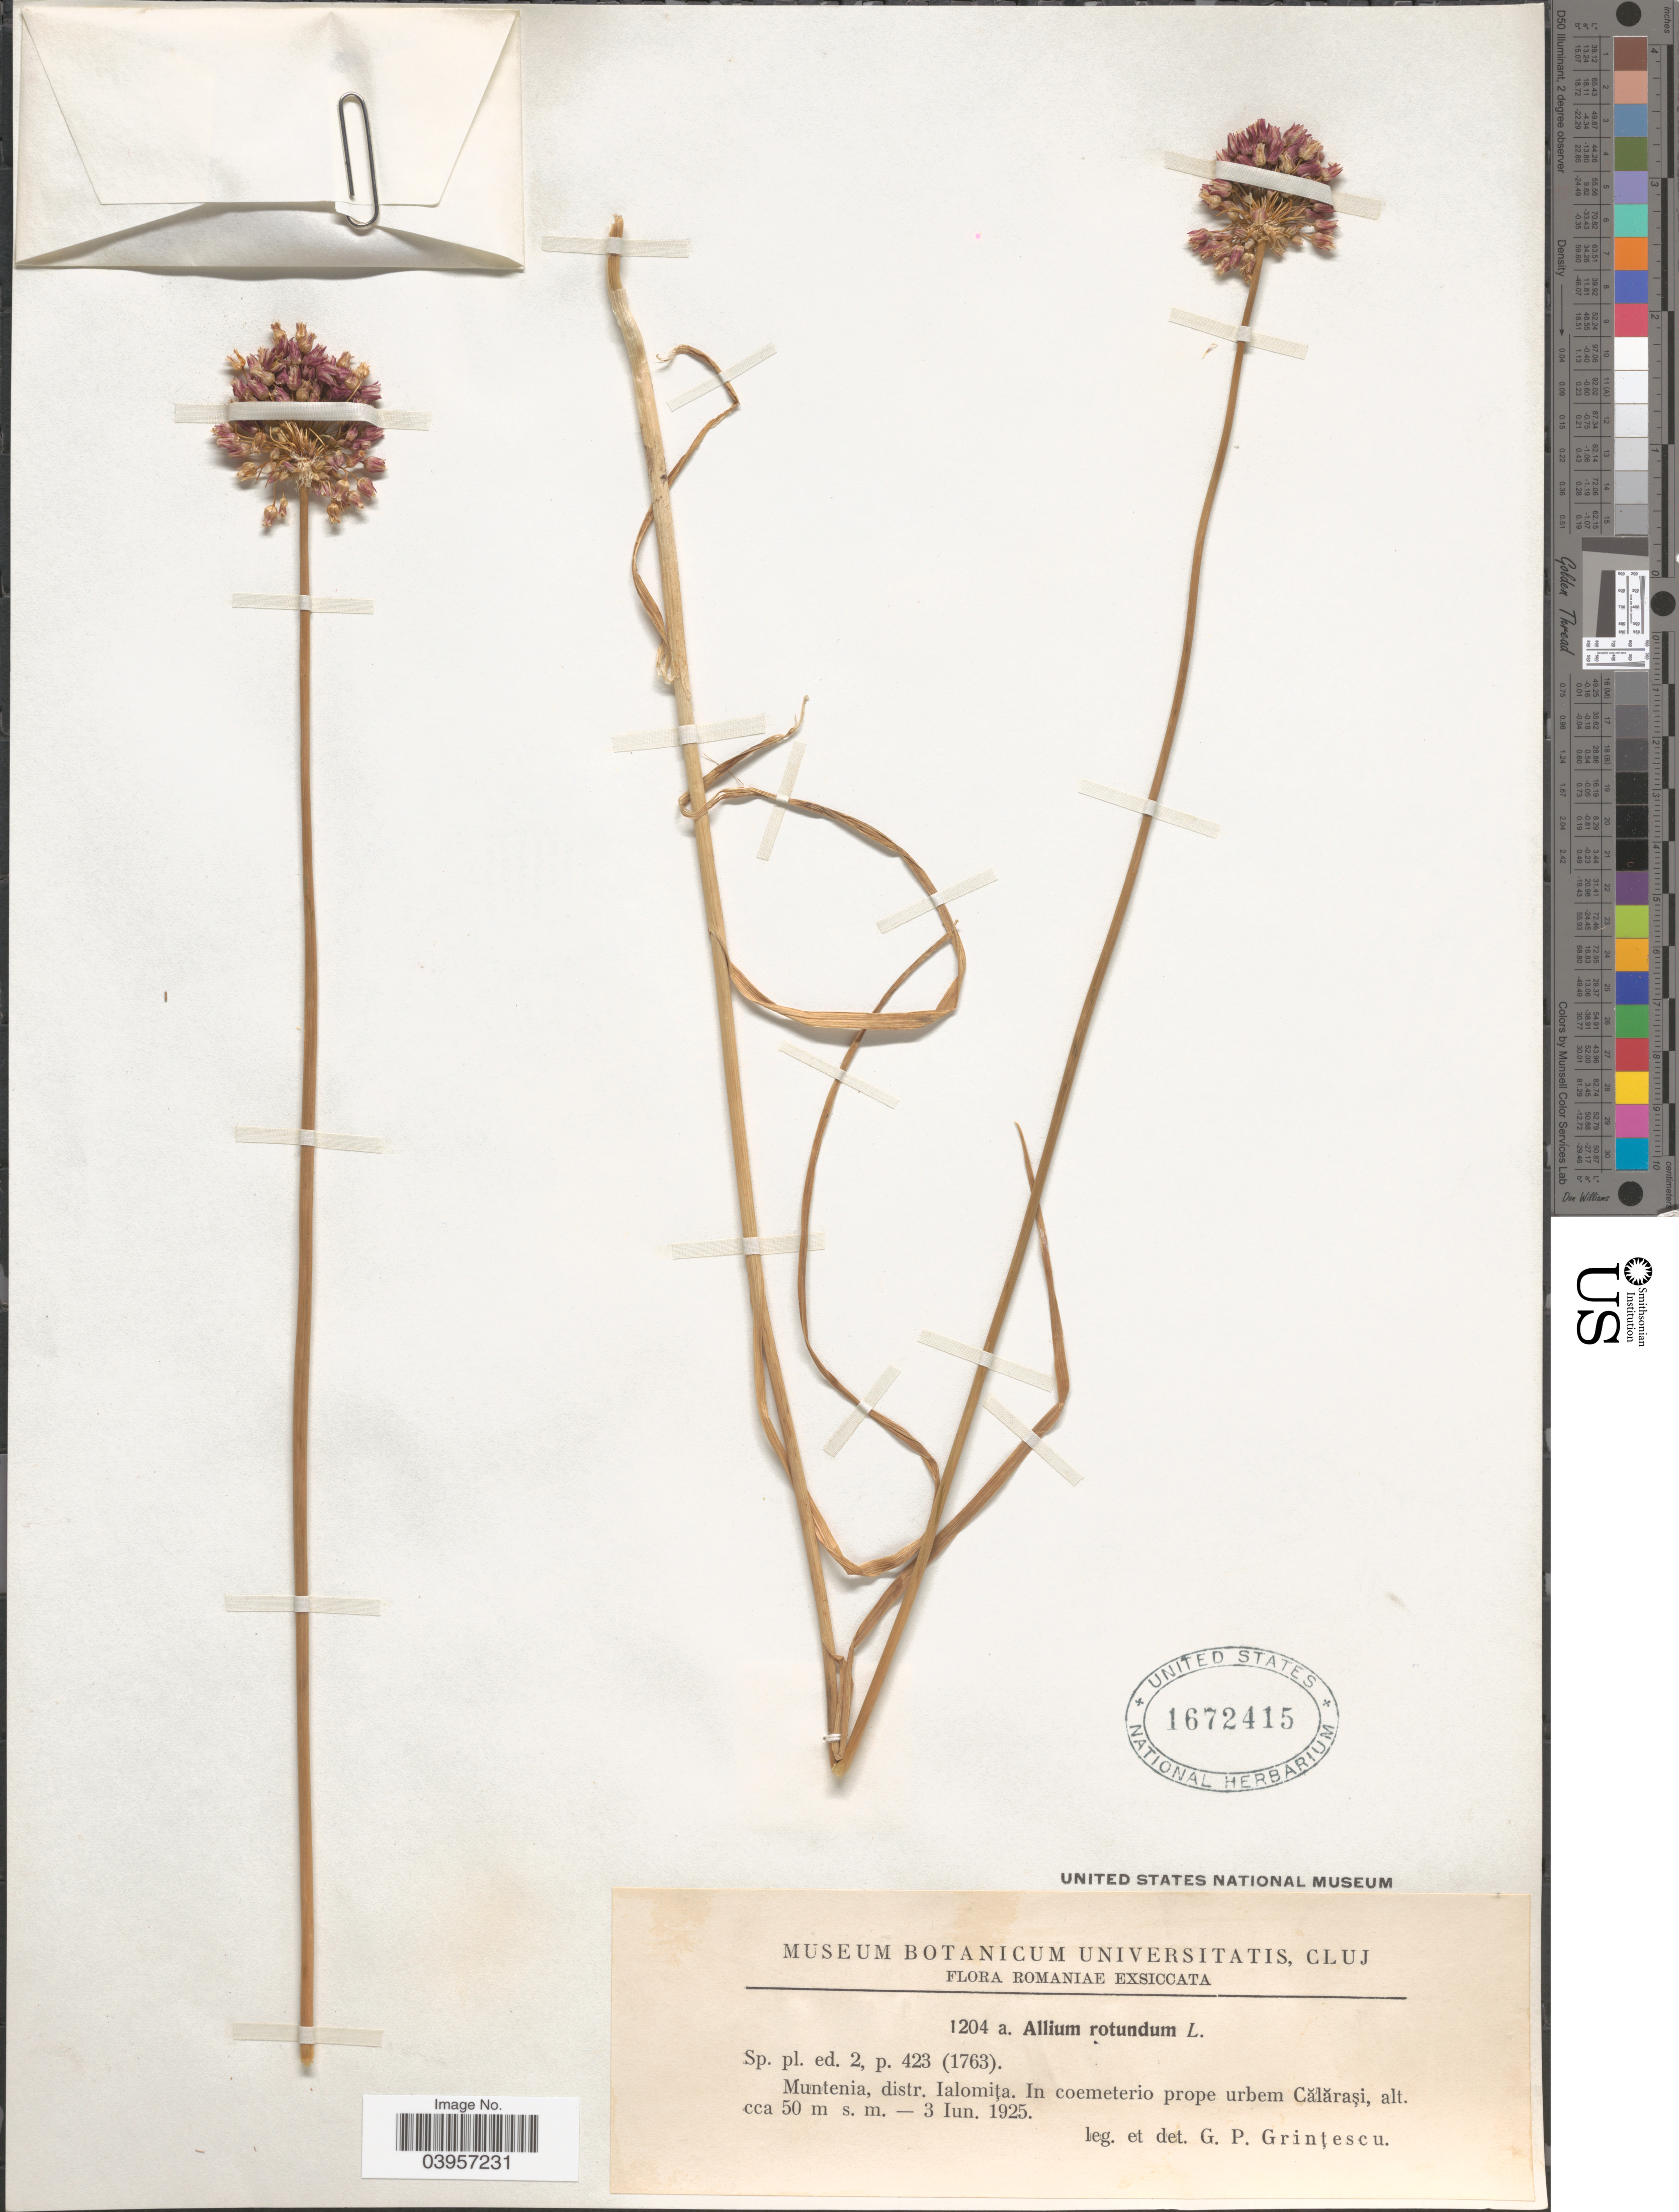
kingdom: Plantae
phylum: Tracheophyta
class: Liliopsida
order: Asparagales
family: Amaryllidaceae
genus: Allium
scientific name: Allium rotundum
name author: L.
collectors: G. Grintescu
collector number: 1204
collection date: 1925-06-03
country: Romania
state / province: Ialomita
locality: Muntenia, distr. Ialomiţa. In coemeterio prope urbem Călăraşi.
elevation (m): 50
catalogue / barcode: US 1672415